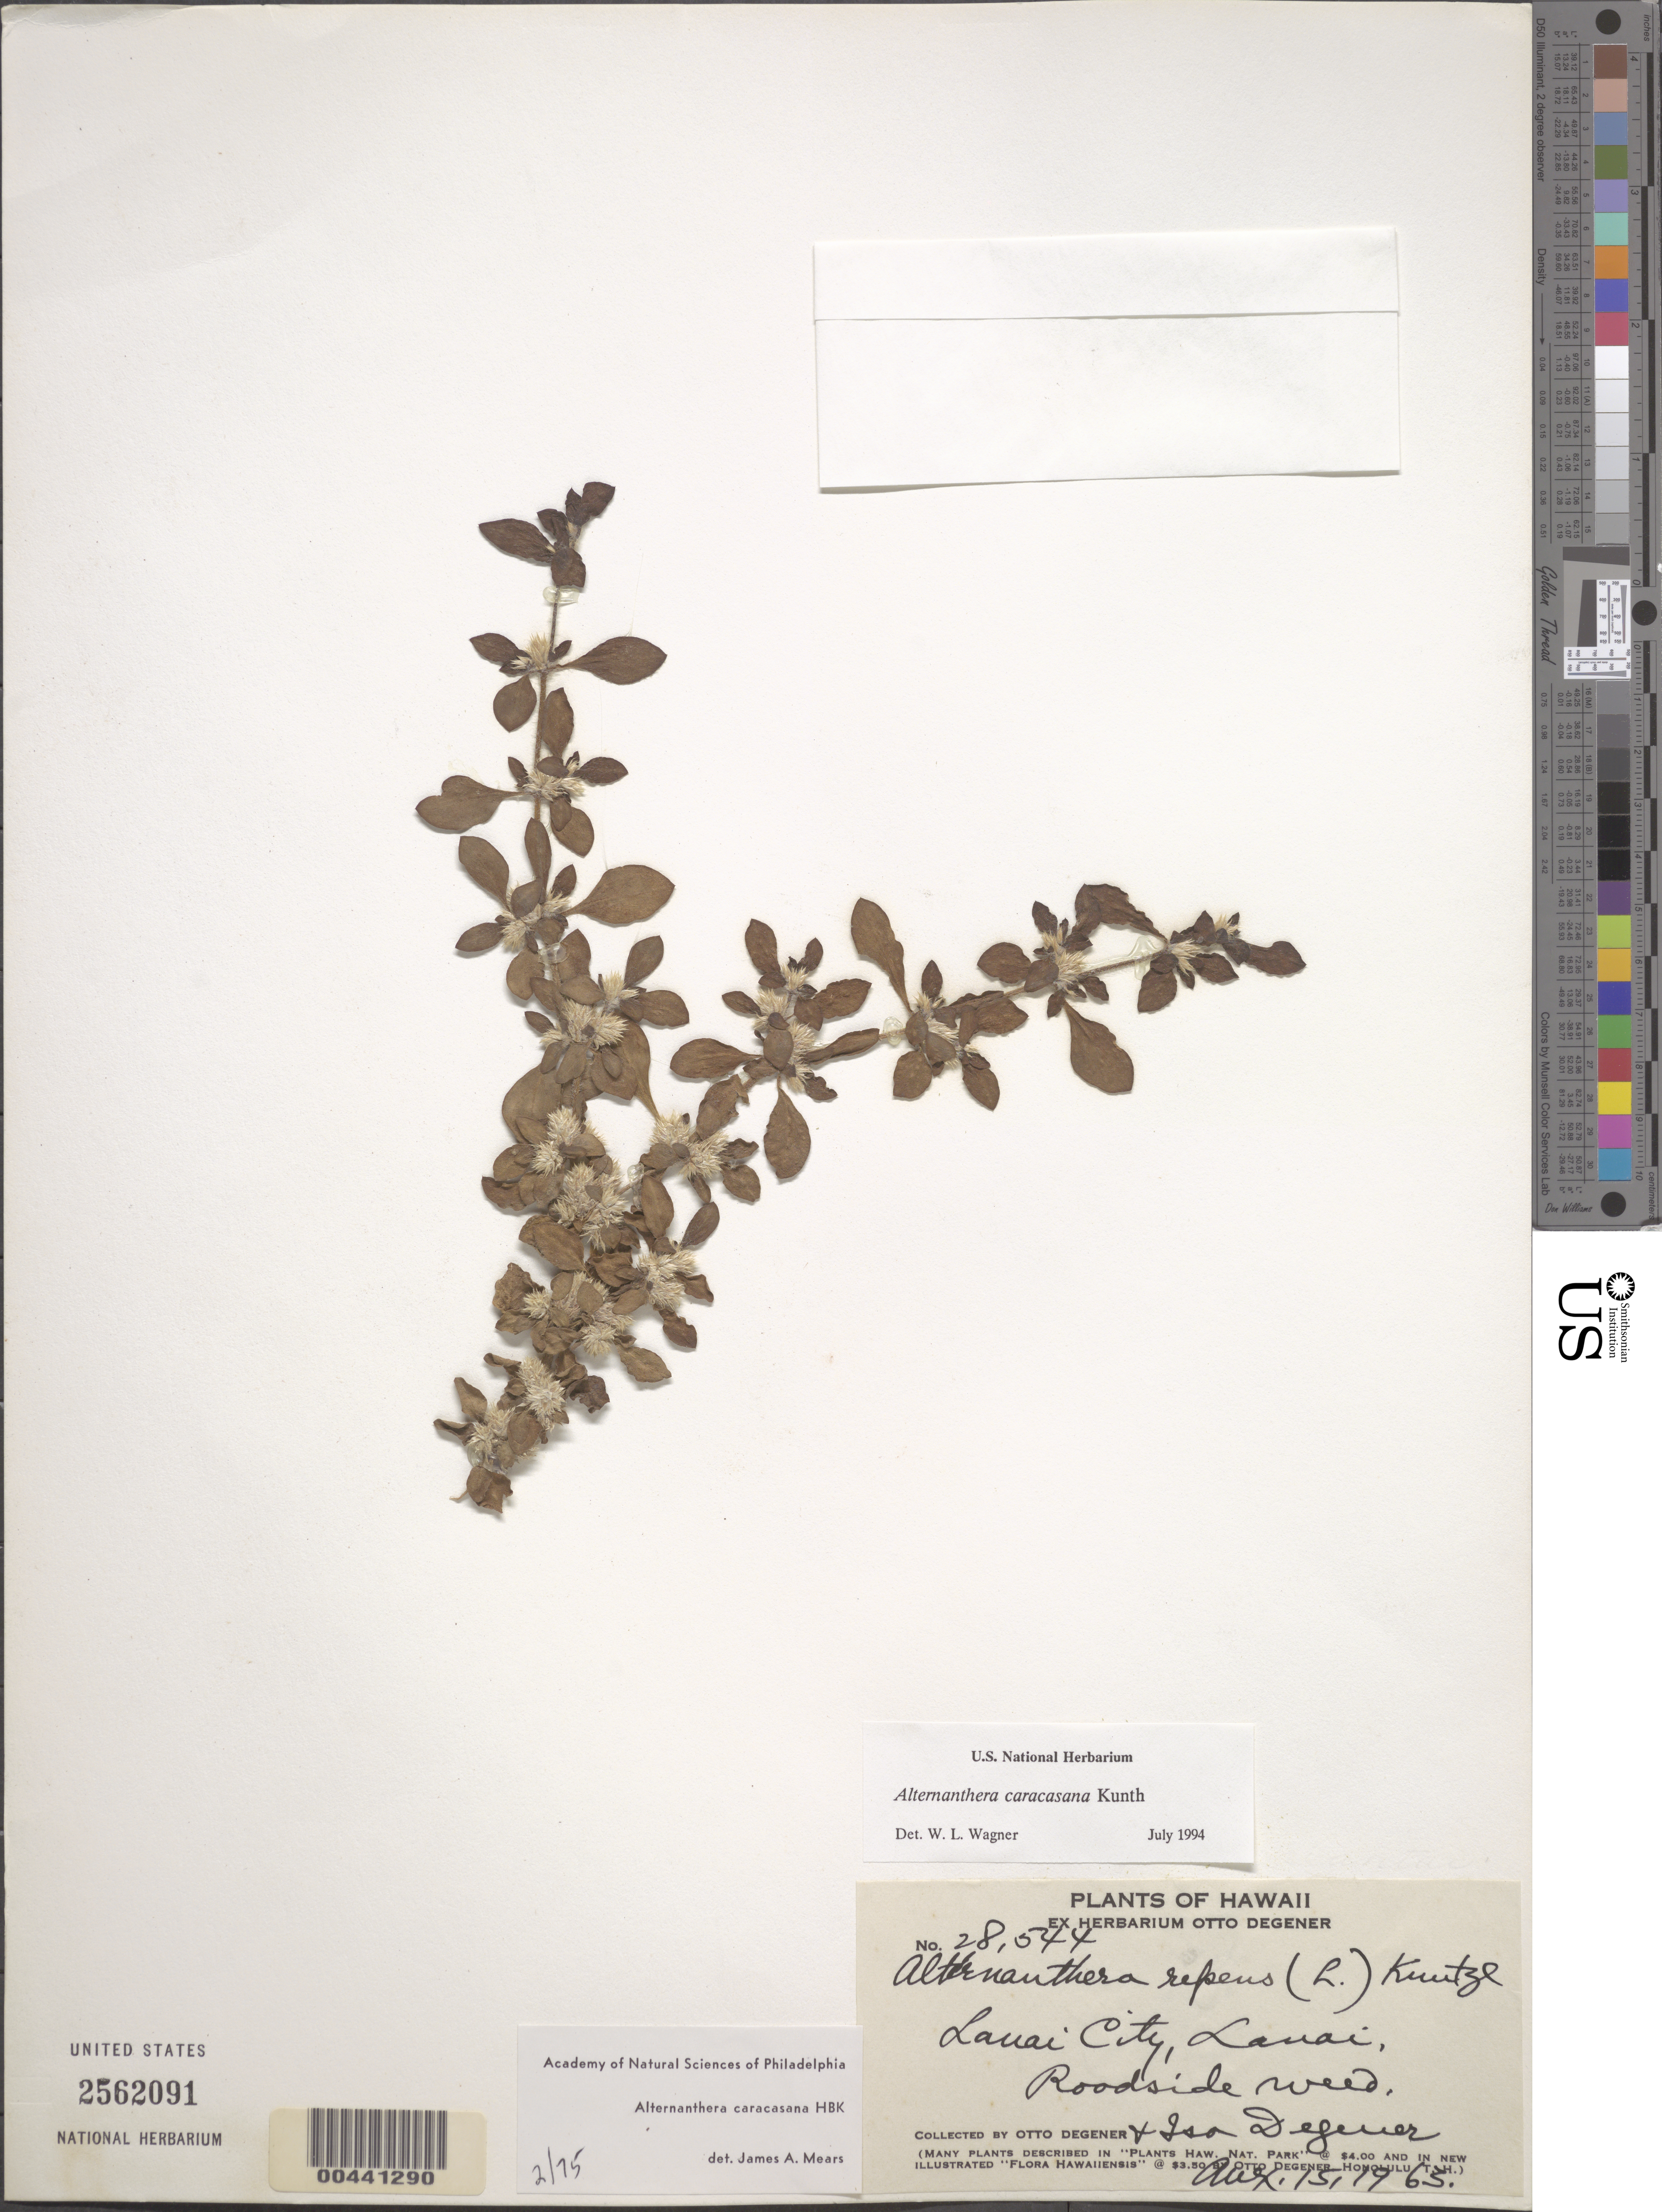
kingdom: Plantae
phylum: Tracheophyta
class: Magnoliopsida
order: Caryophyllales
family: Amaranthaceae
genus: Alternanthera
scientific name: Alternanthera caracasana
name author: Kunth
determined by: Wagner, W. L., (BOT), Smithsonian Institution - National Museum of Natural History (UNITED STATES)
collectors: O. Degener & I. Degener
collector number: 28544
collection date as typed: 15 Aug 1965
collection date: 1965-08-15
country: United States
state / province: Hawaii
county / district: Maui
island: Lana'i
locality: Lanai City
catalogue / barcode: US 2562091